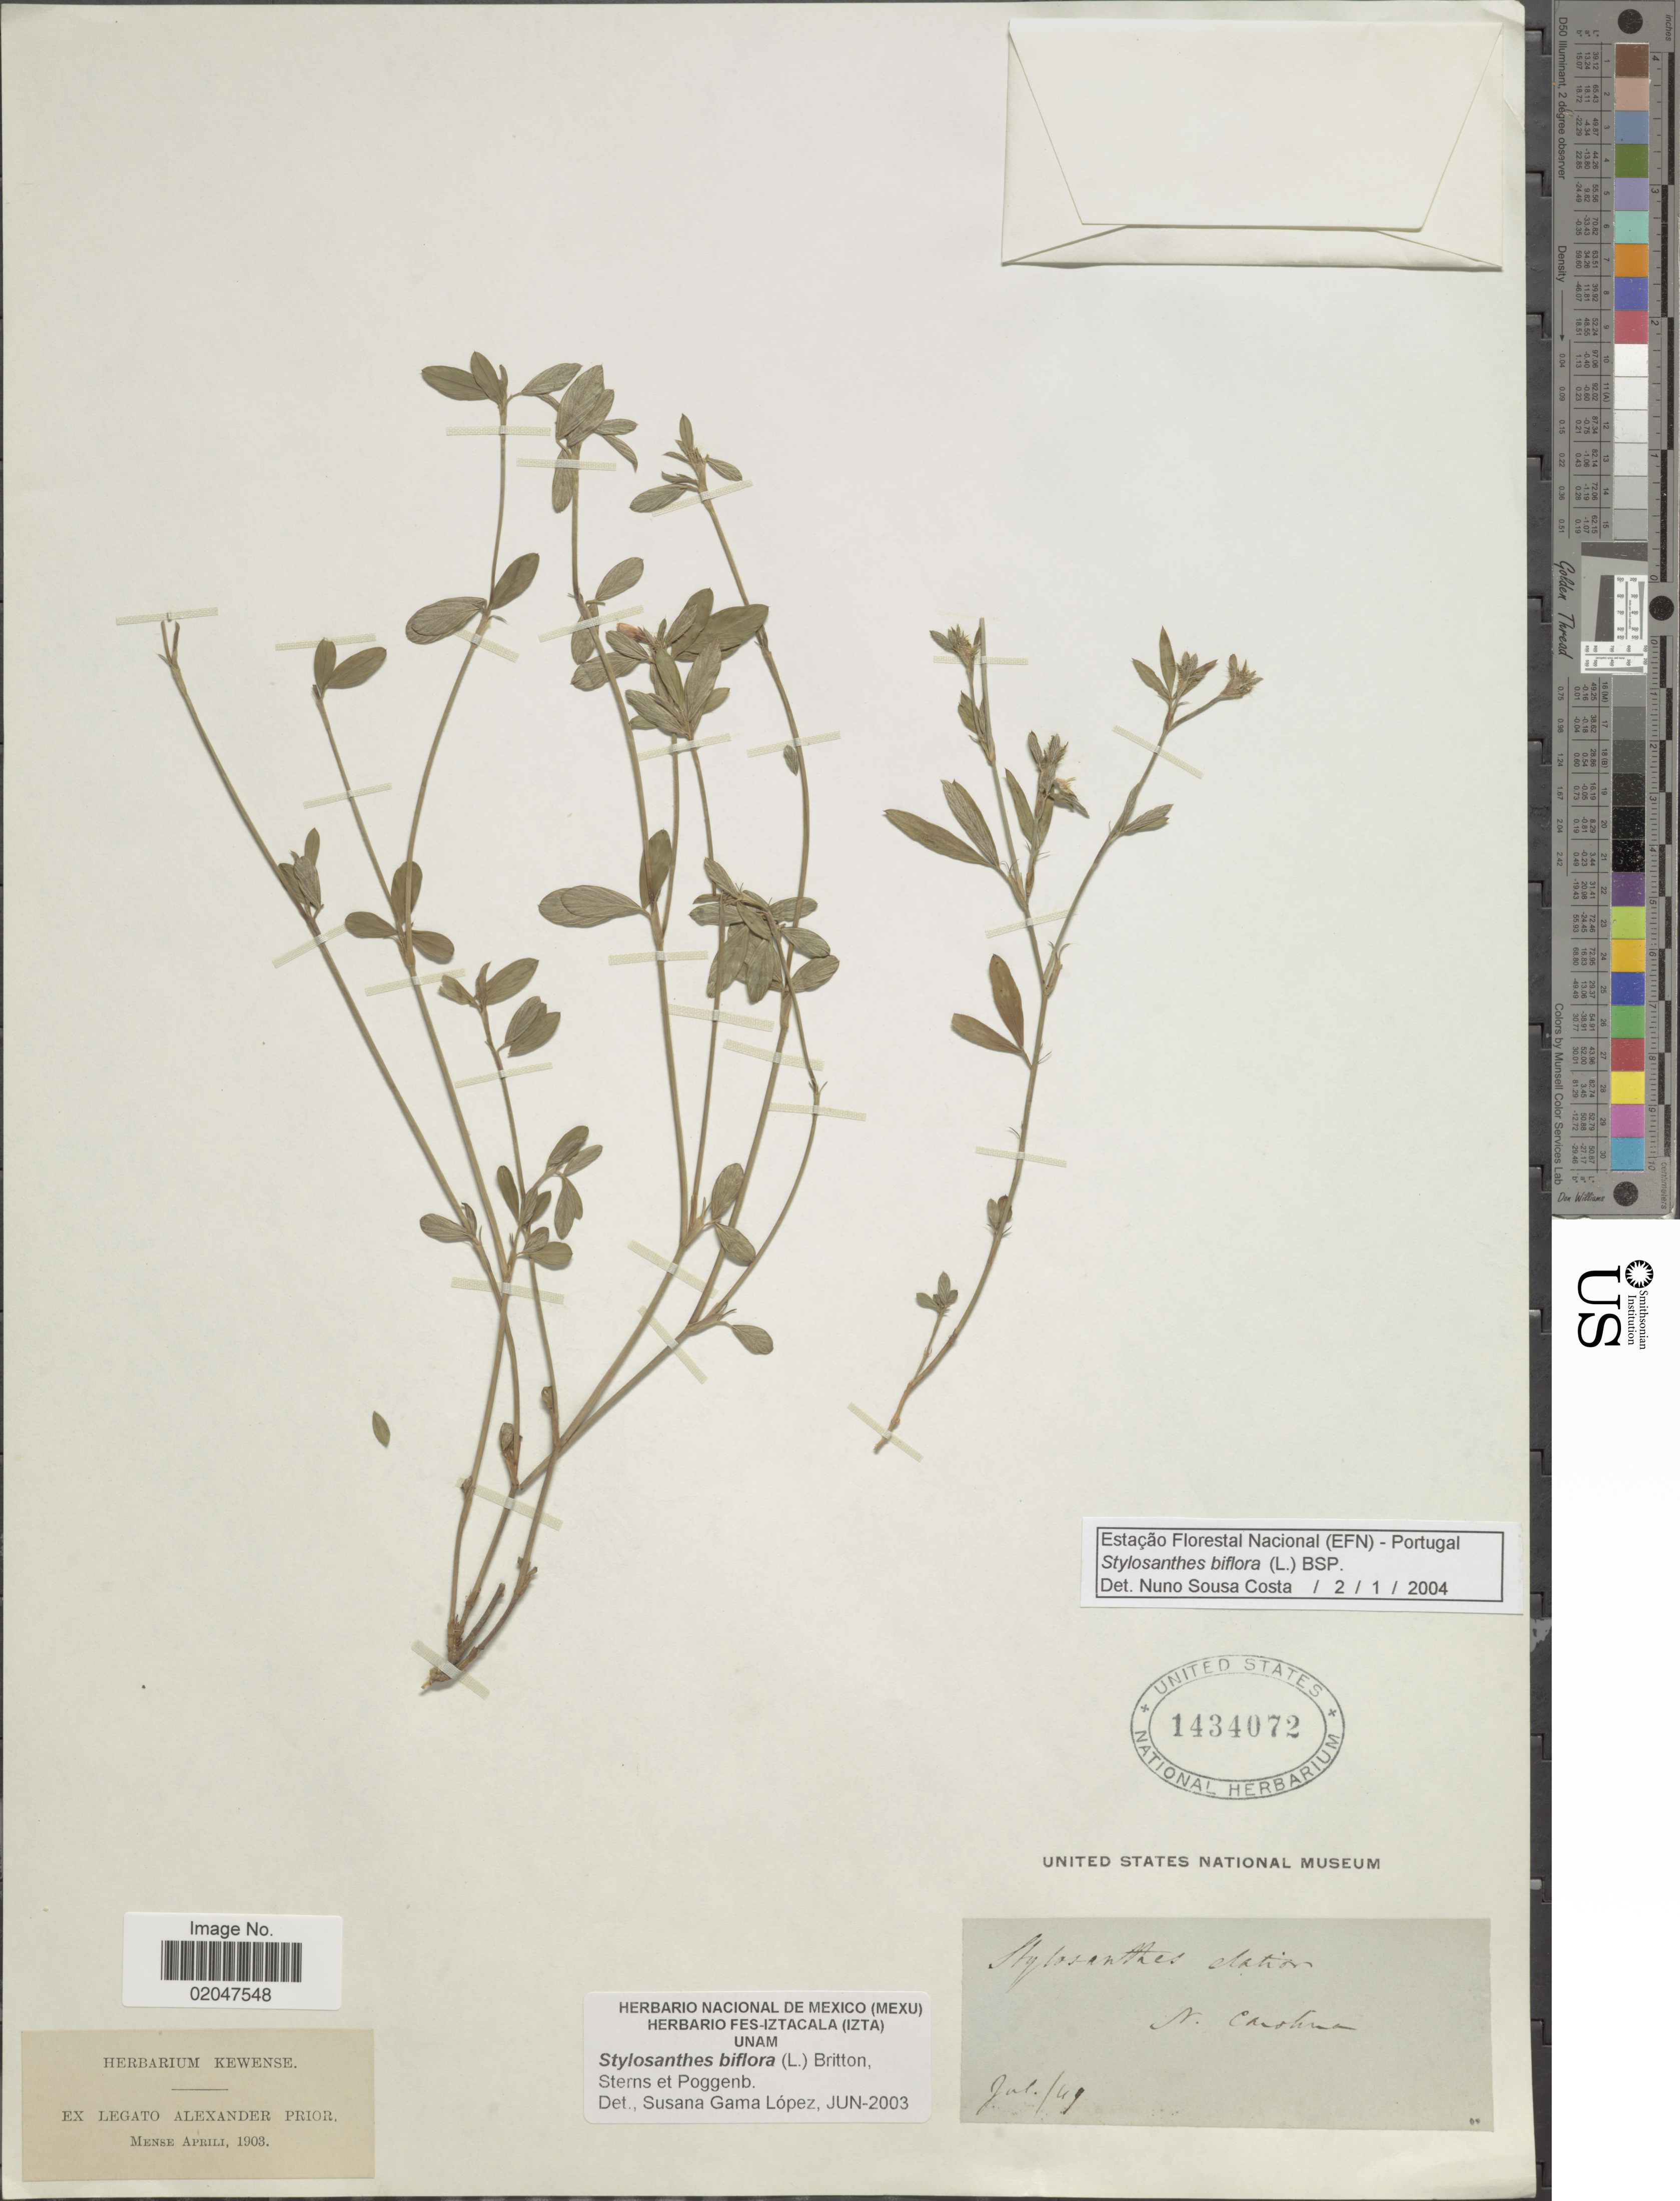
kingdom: Plantae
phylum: Tracheophyta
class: Magnoliopsida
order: Fabales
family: Fabaceae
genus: Stylosanthes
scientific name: Stylosanthes biflora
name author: (L.) Britton et al.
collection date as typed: Transcribed d/m/y: /7/49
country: United States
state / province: North Carolina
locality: N. Carolina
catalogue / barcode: US 1434072